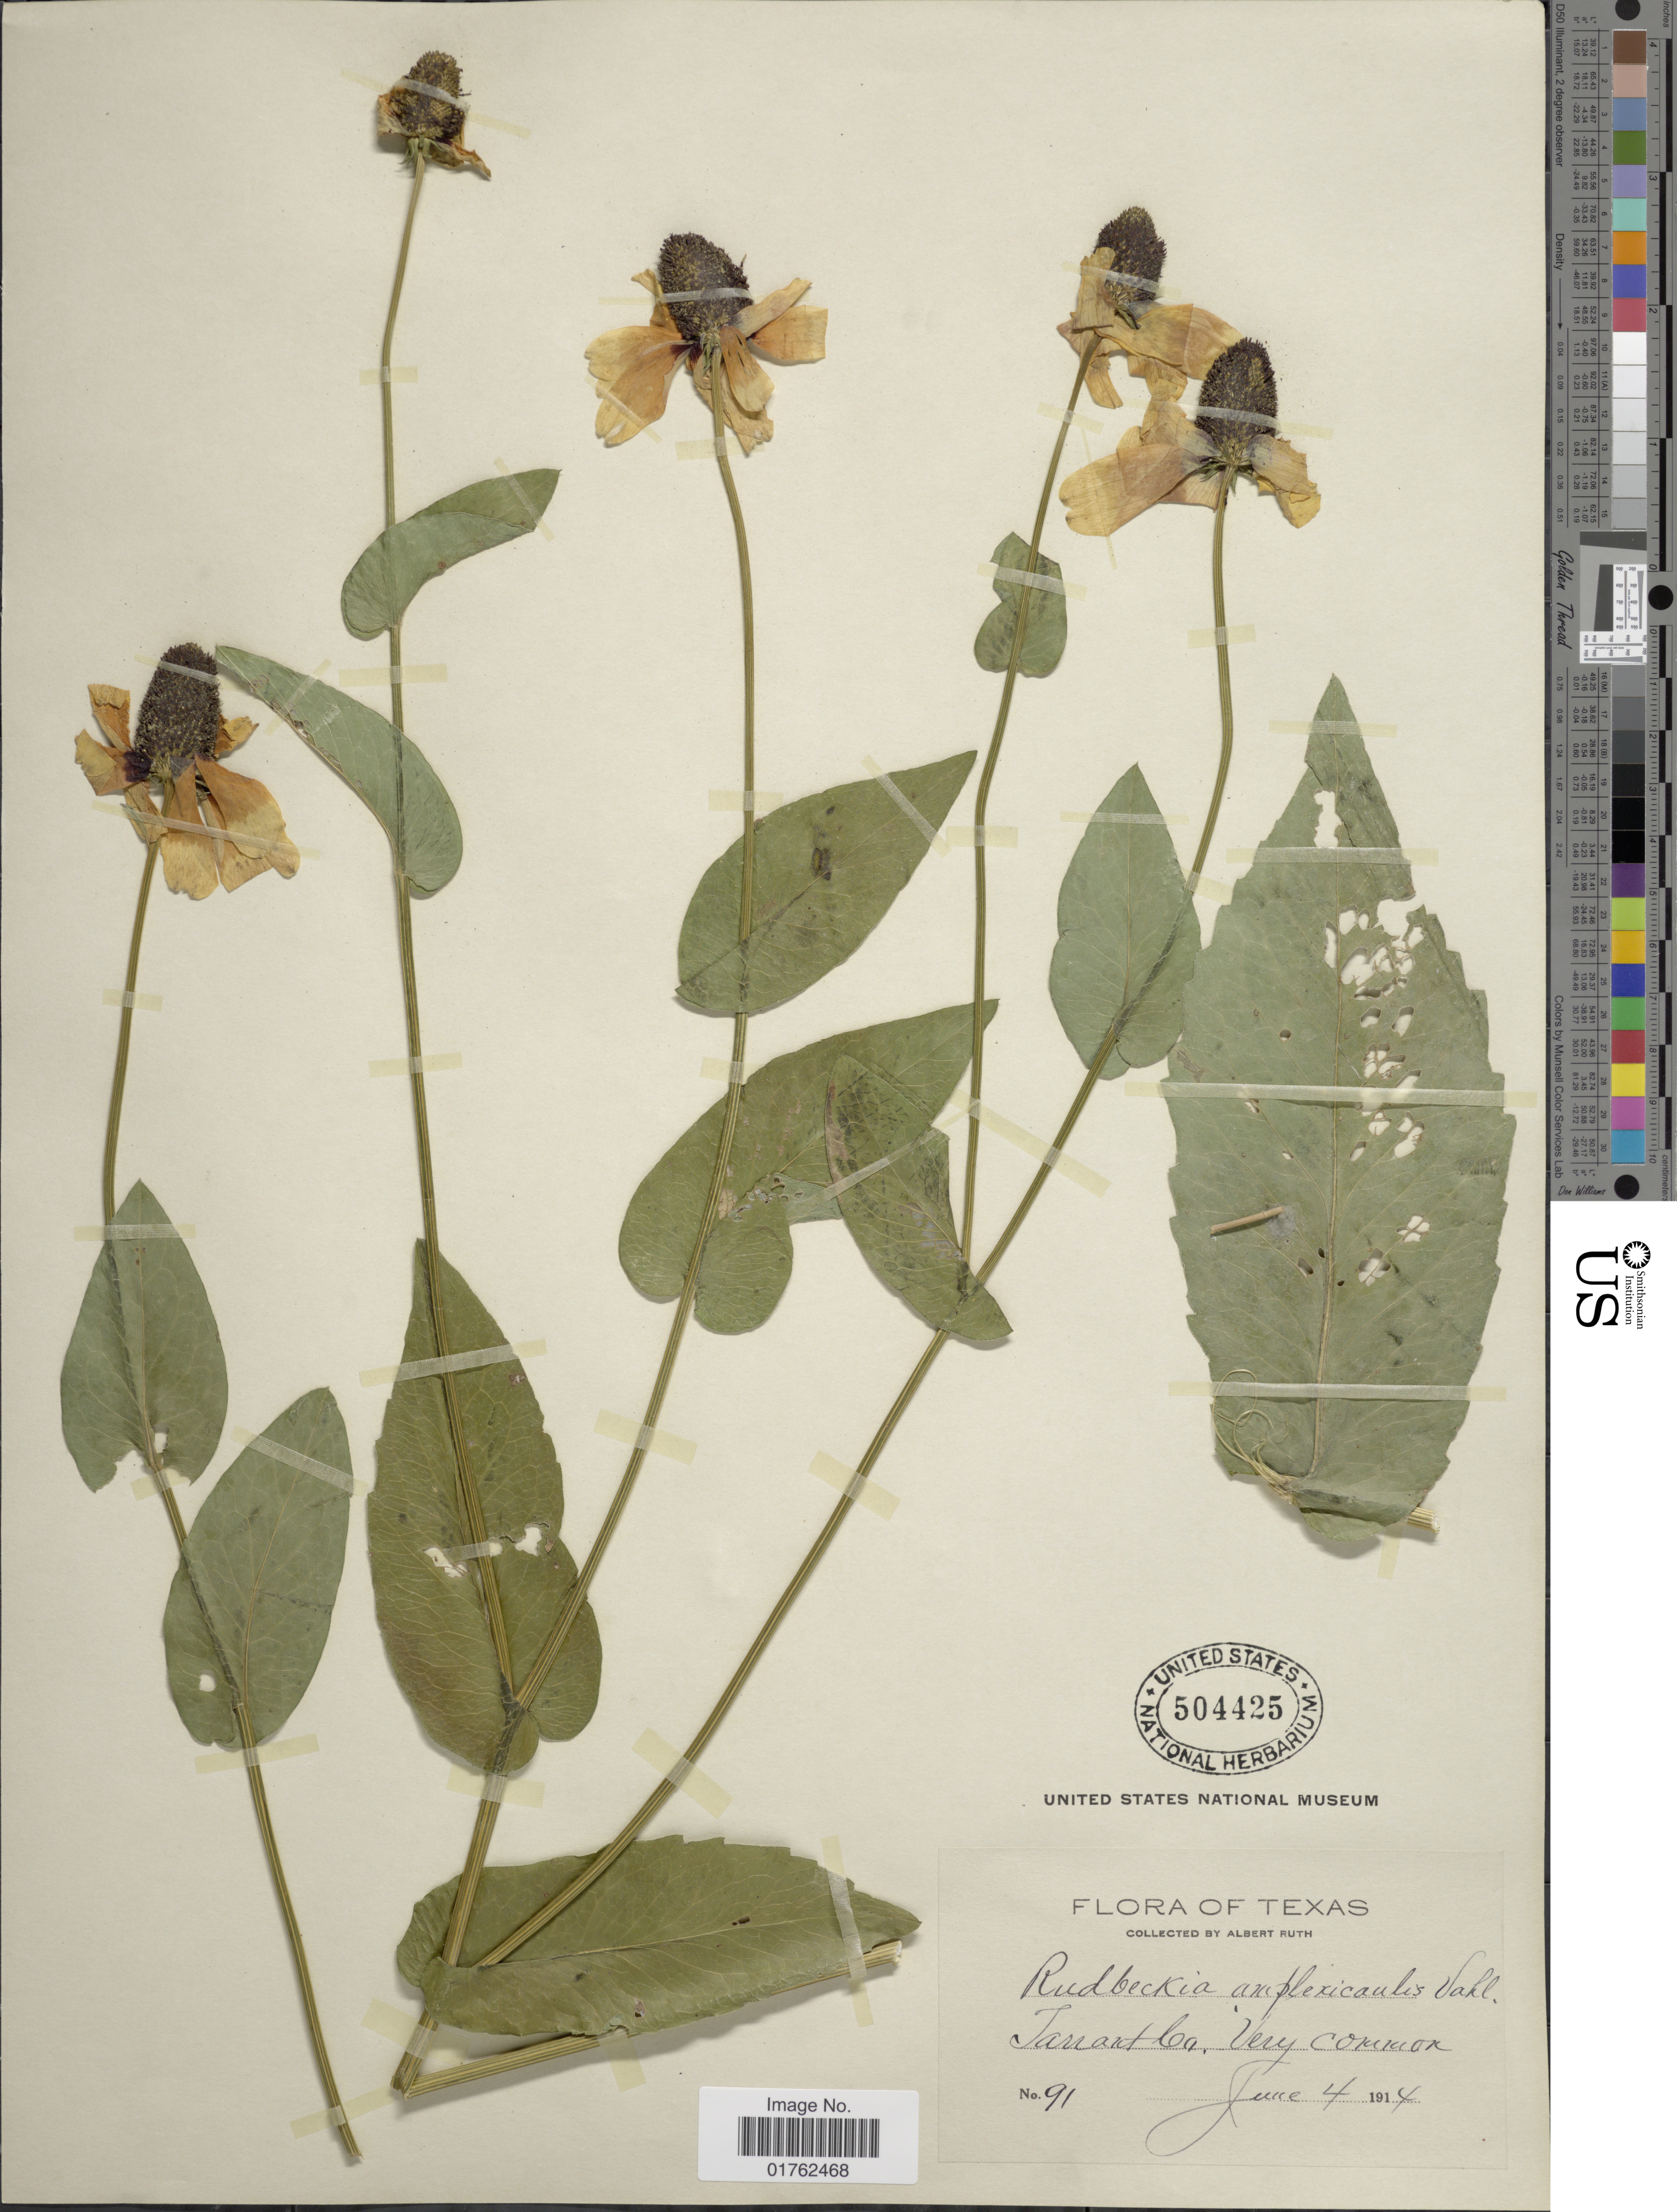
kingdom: Plantae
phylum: Tracheophyta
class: Magnoliopsida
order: Asterales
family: Asteraceae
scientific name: Dracopis amplexicaulis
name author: (Vahl) Cass.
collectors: A. Ruth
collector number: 91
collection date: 1914-06-04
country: United States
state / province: Texas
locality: Tanant Co.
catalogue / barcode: US 504425